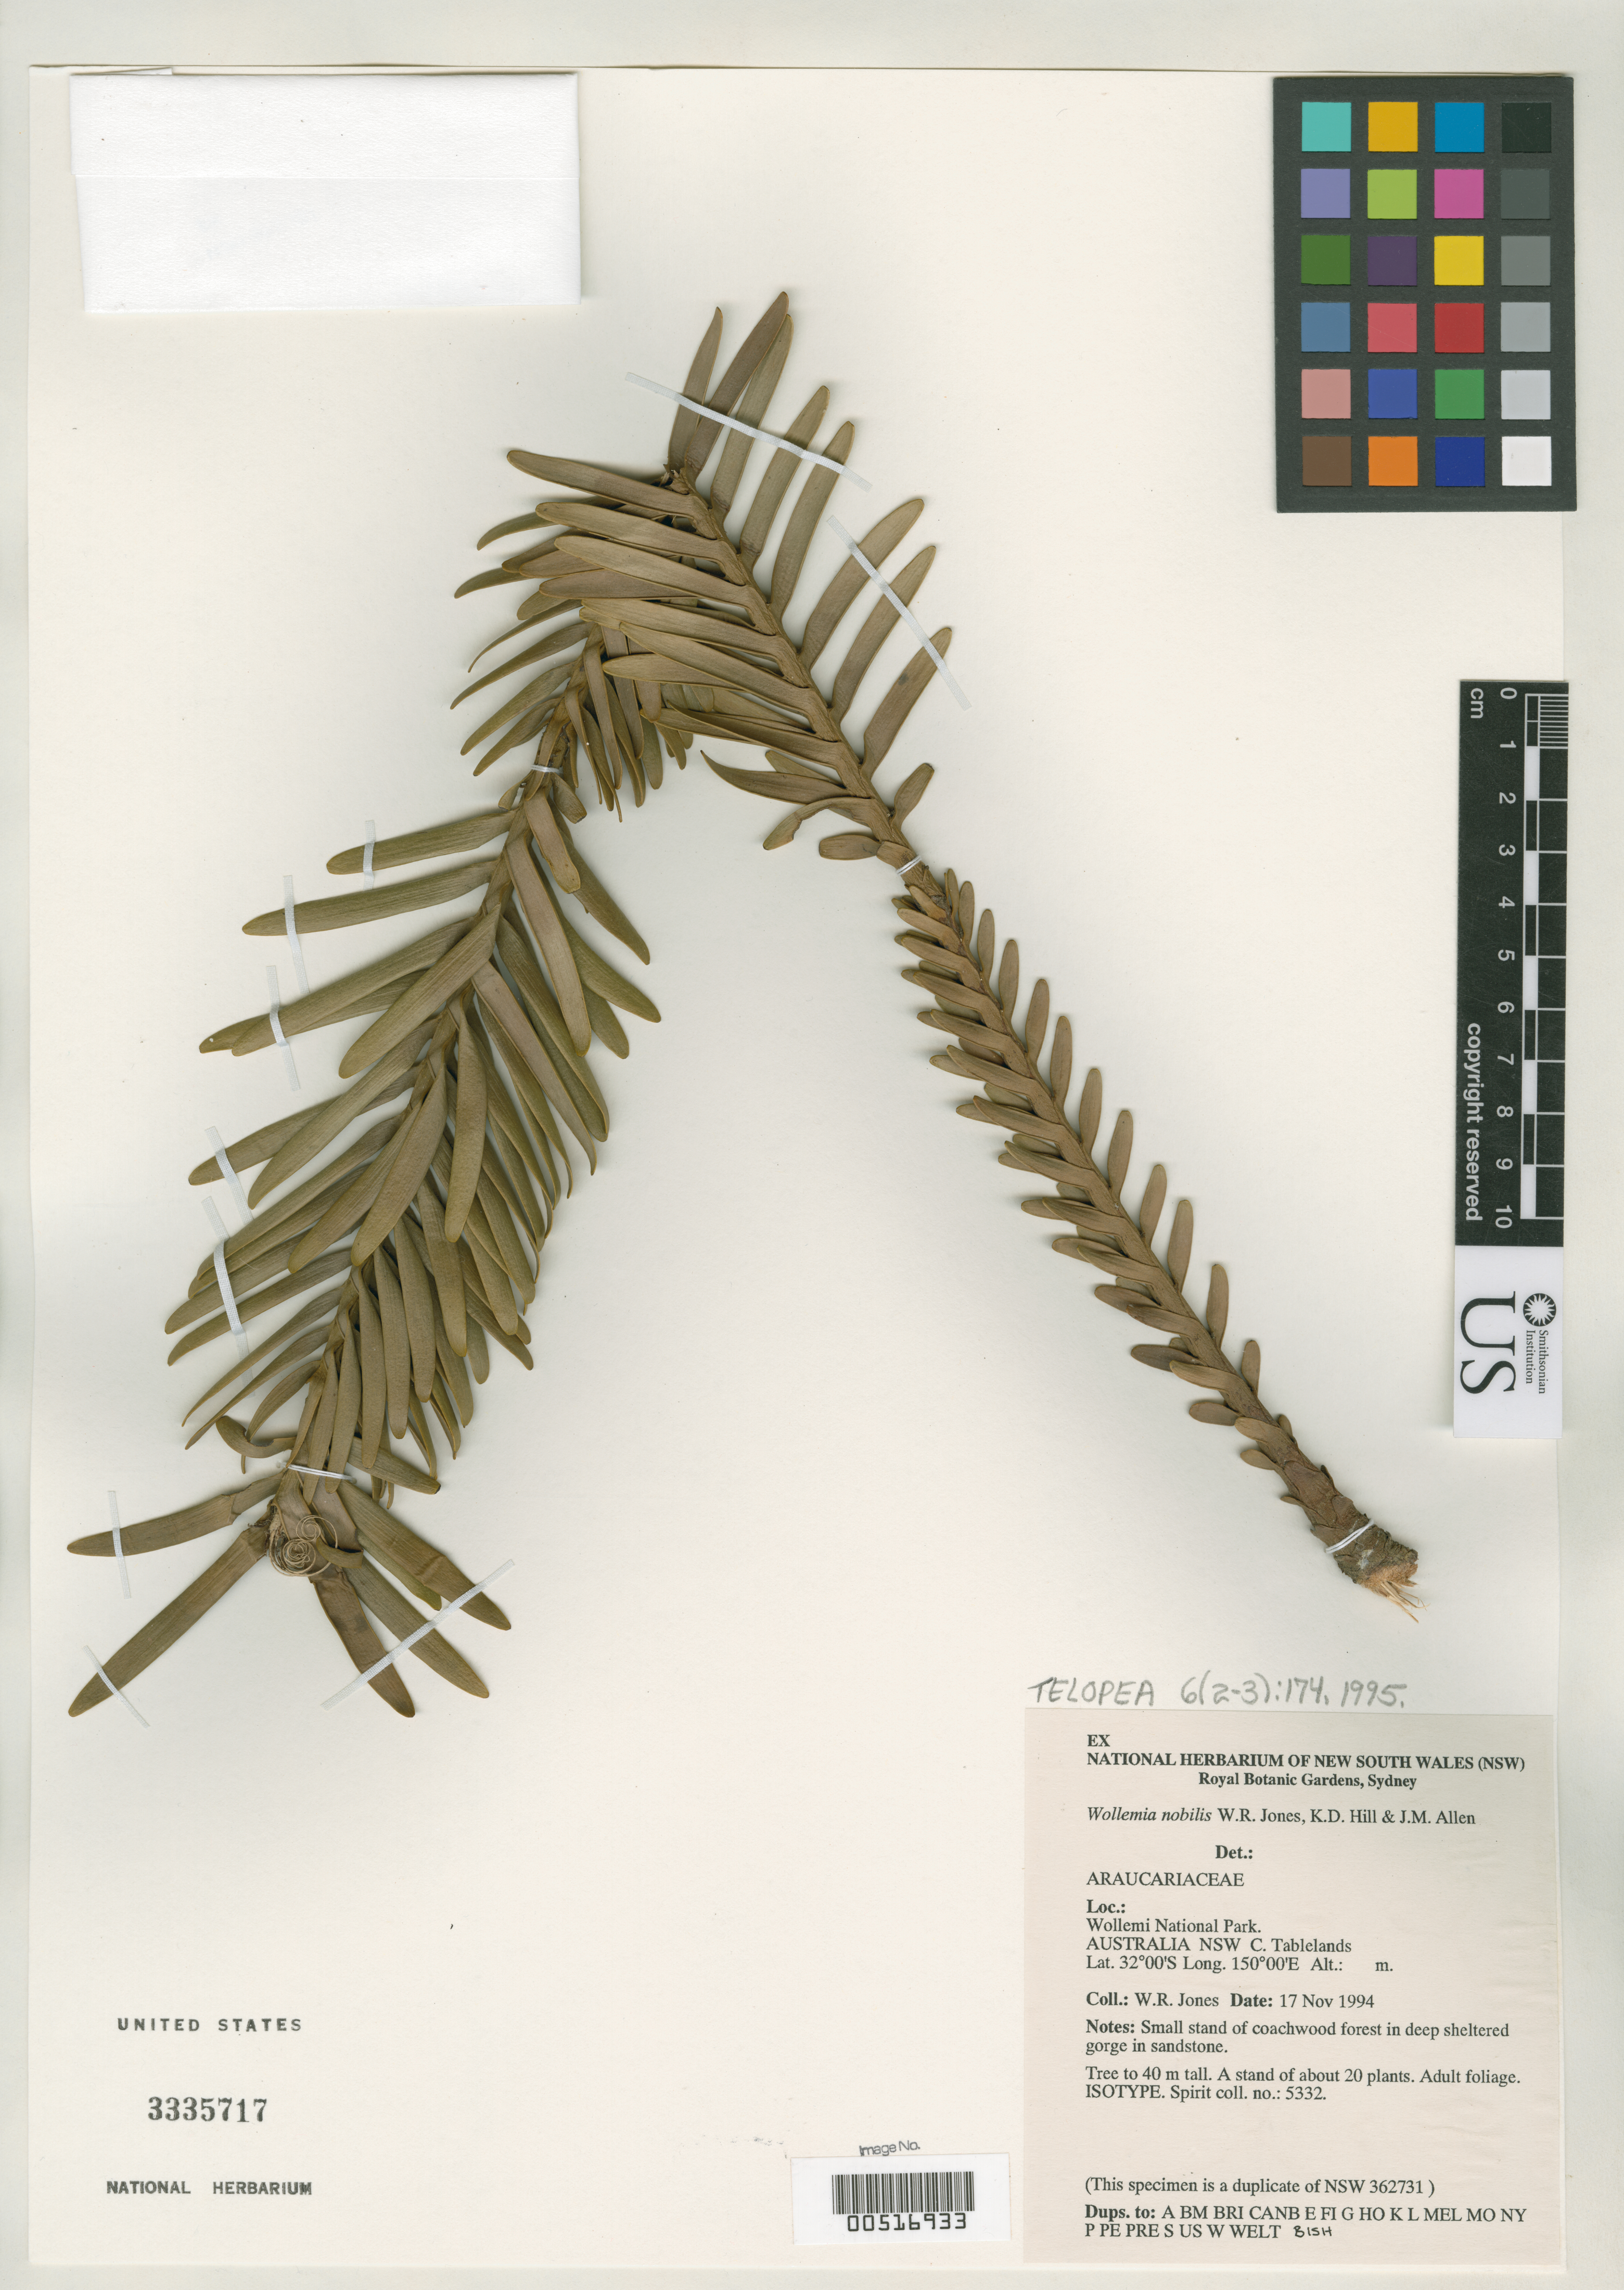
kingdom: Plantae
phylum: Tracheophyta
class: Pinopsida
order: Pinales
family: Araucariaceae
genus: Wollemia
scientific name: Wollemia nobilis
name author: W.R. Jones et al.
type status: Isotype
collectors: W. R. Jones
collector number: NSW 362731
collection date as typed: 17 Nov 1994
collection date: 1994-11-17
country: Australia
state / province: New South Wales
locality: C. Tablelands.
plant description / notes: (record contributed by HISPID)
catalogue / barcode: US 3335717